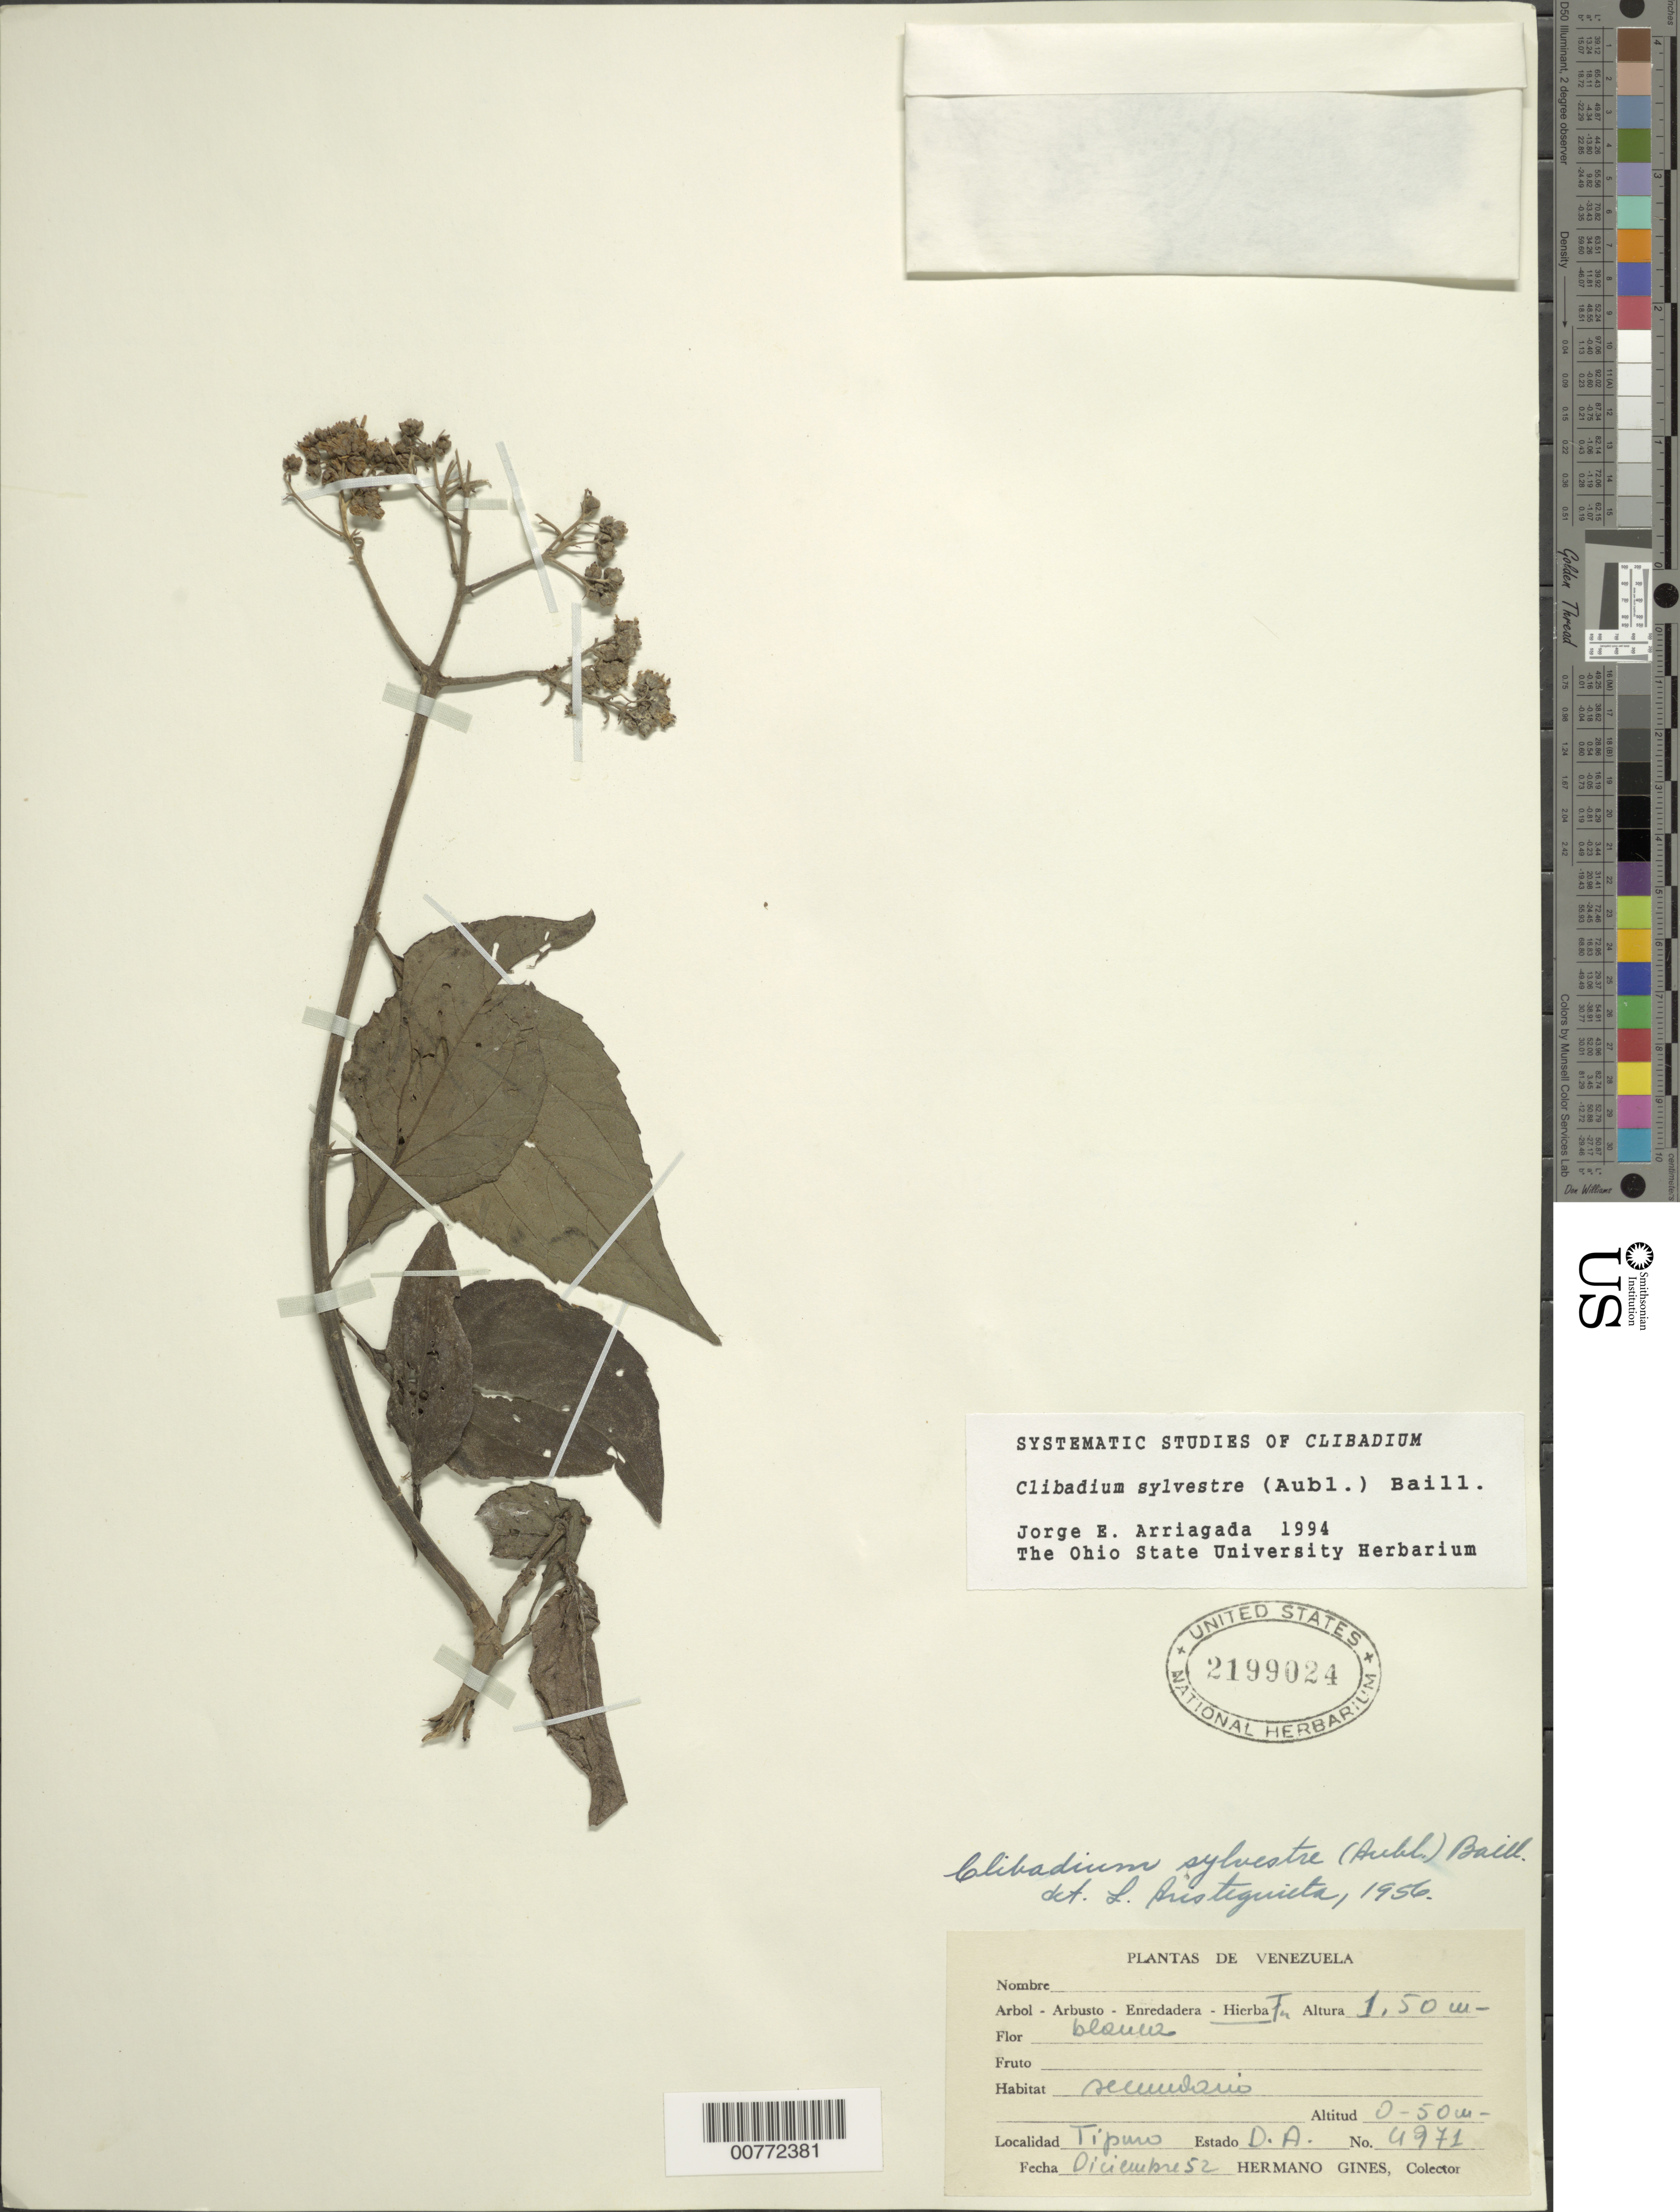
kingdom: Plantae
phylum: Tracheophyta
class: Magnoliopsida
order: Asterales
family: Asteraceae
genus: Clibadium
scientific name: Clibadium sylvestre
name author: (Aubl.) Baill.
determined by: Arriagada, J. E.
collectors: H. Gines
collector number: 4971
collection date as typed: Dec-52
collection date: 1952-12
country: Venezuela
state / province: Delta Amacuro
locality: Tipuro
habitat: Secondary forest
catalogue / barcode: US 2199024